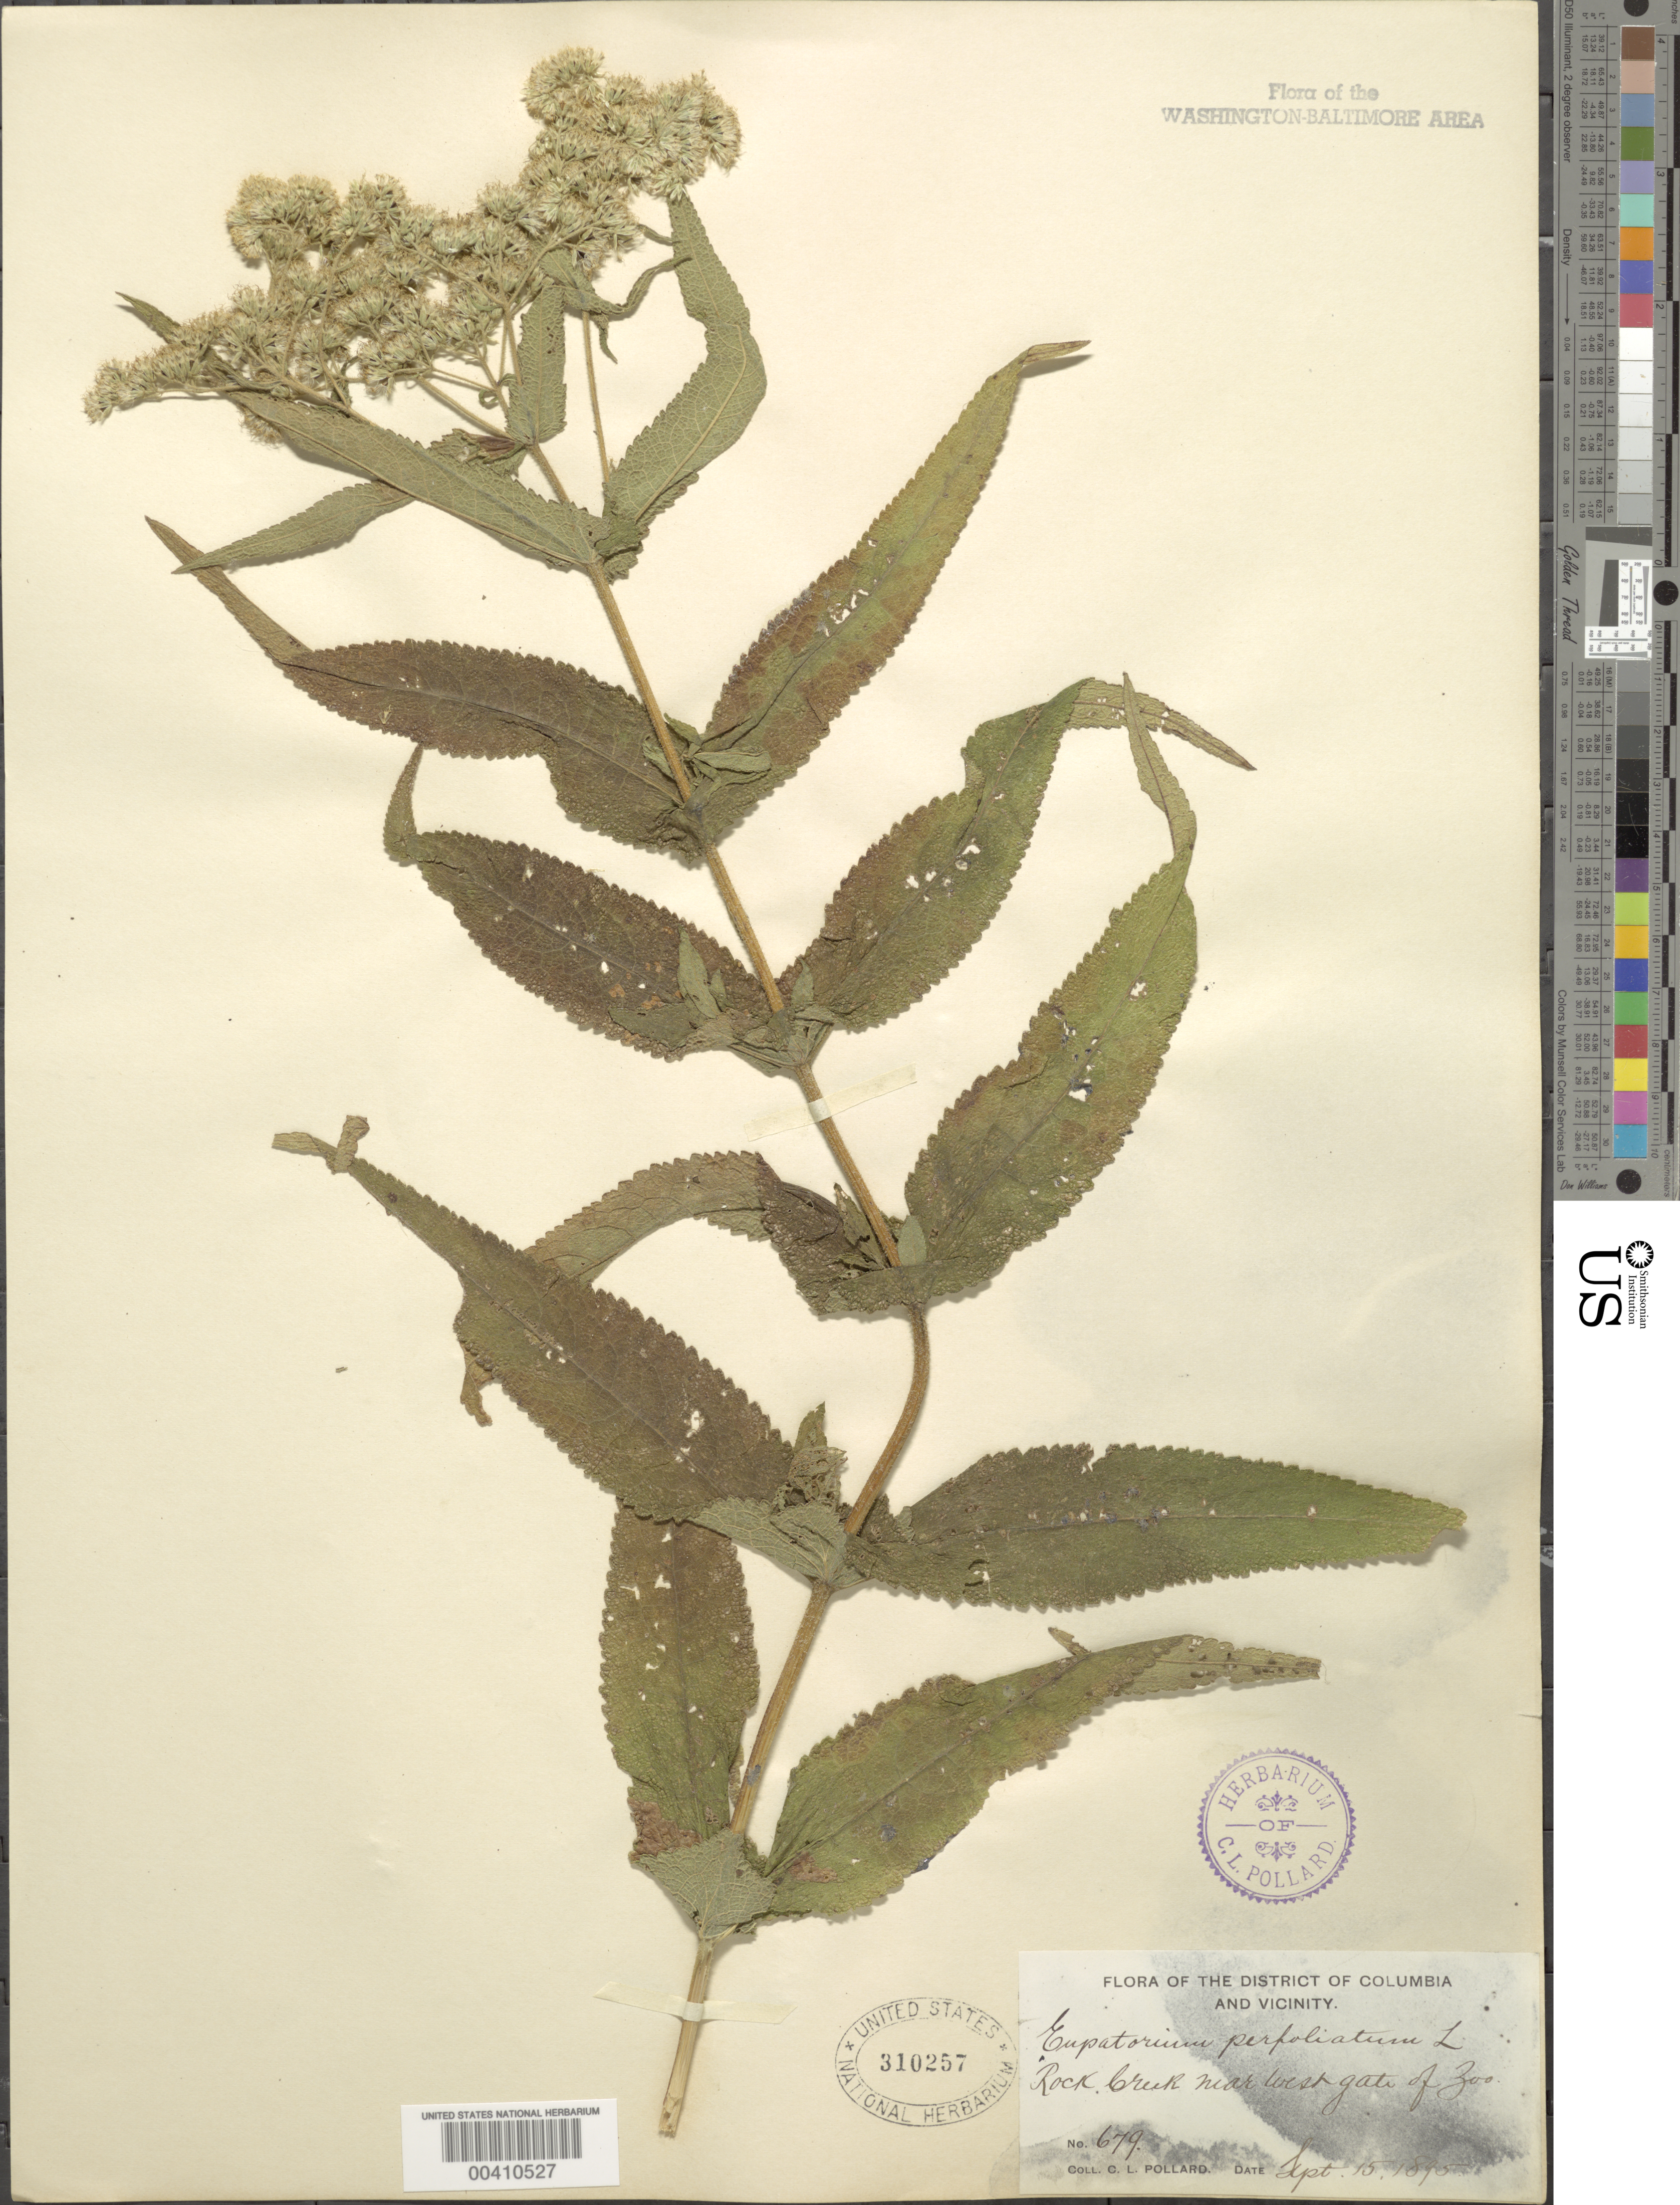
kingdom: Plantae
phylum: Tracheophyta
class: Magnoliopsida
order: Asterales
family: Asteraceae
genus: Eupatorium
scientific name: Eupatorium perfoliatum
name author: L.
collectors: C. L. Pollard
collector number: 679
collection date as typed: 15 Sep 1895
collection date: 1895-09-15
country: United States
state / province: District of Columbia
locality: Rock Creek near west gate of Zoo Rock Creek Park & vicinity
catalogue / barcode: US 310257